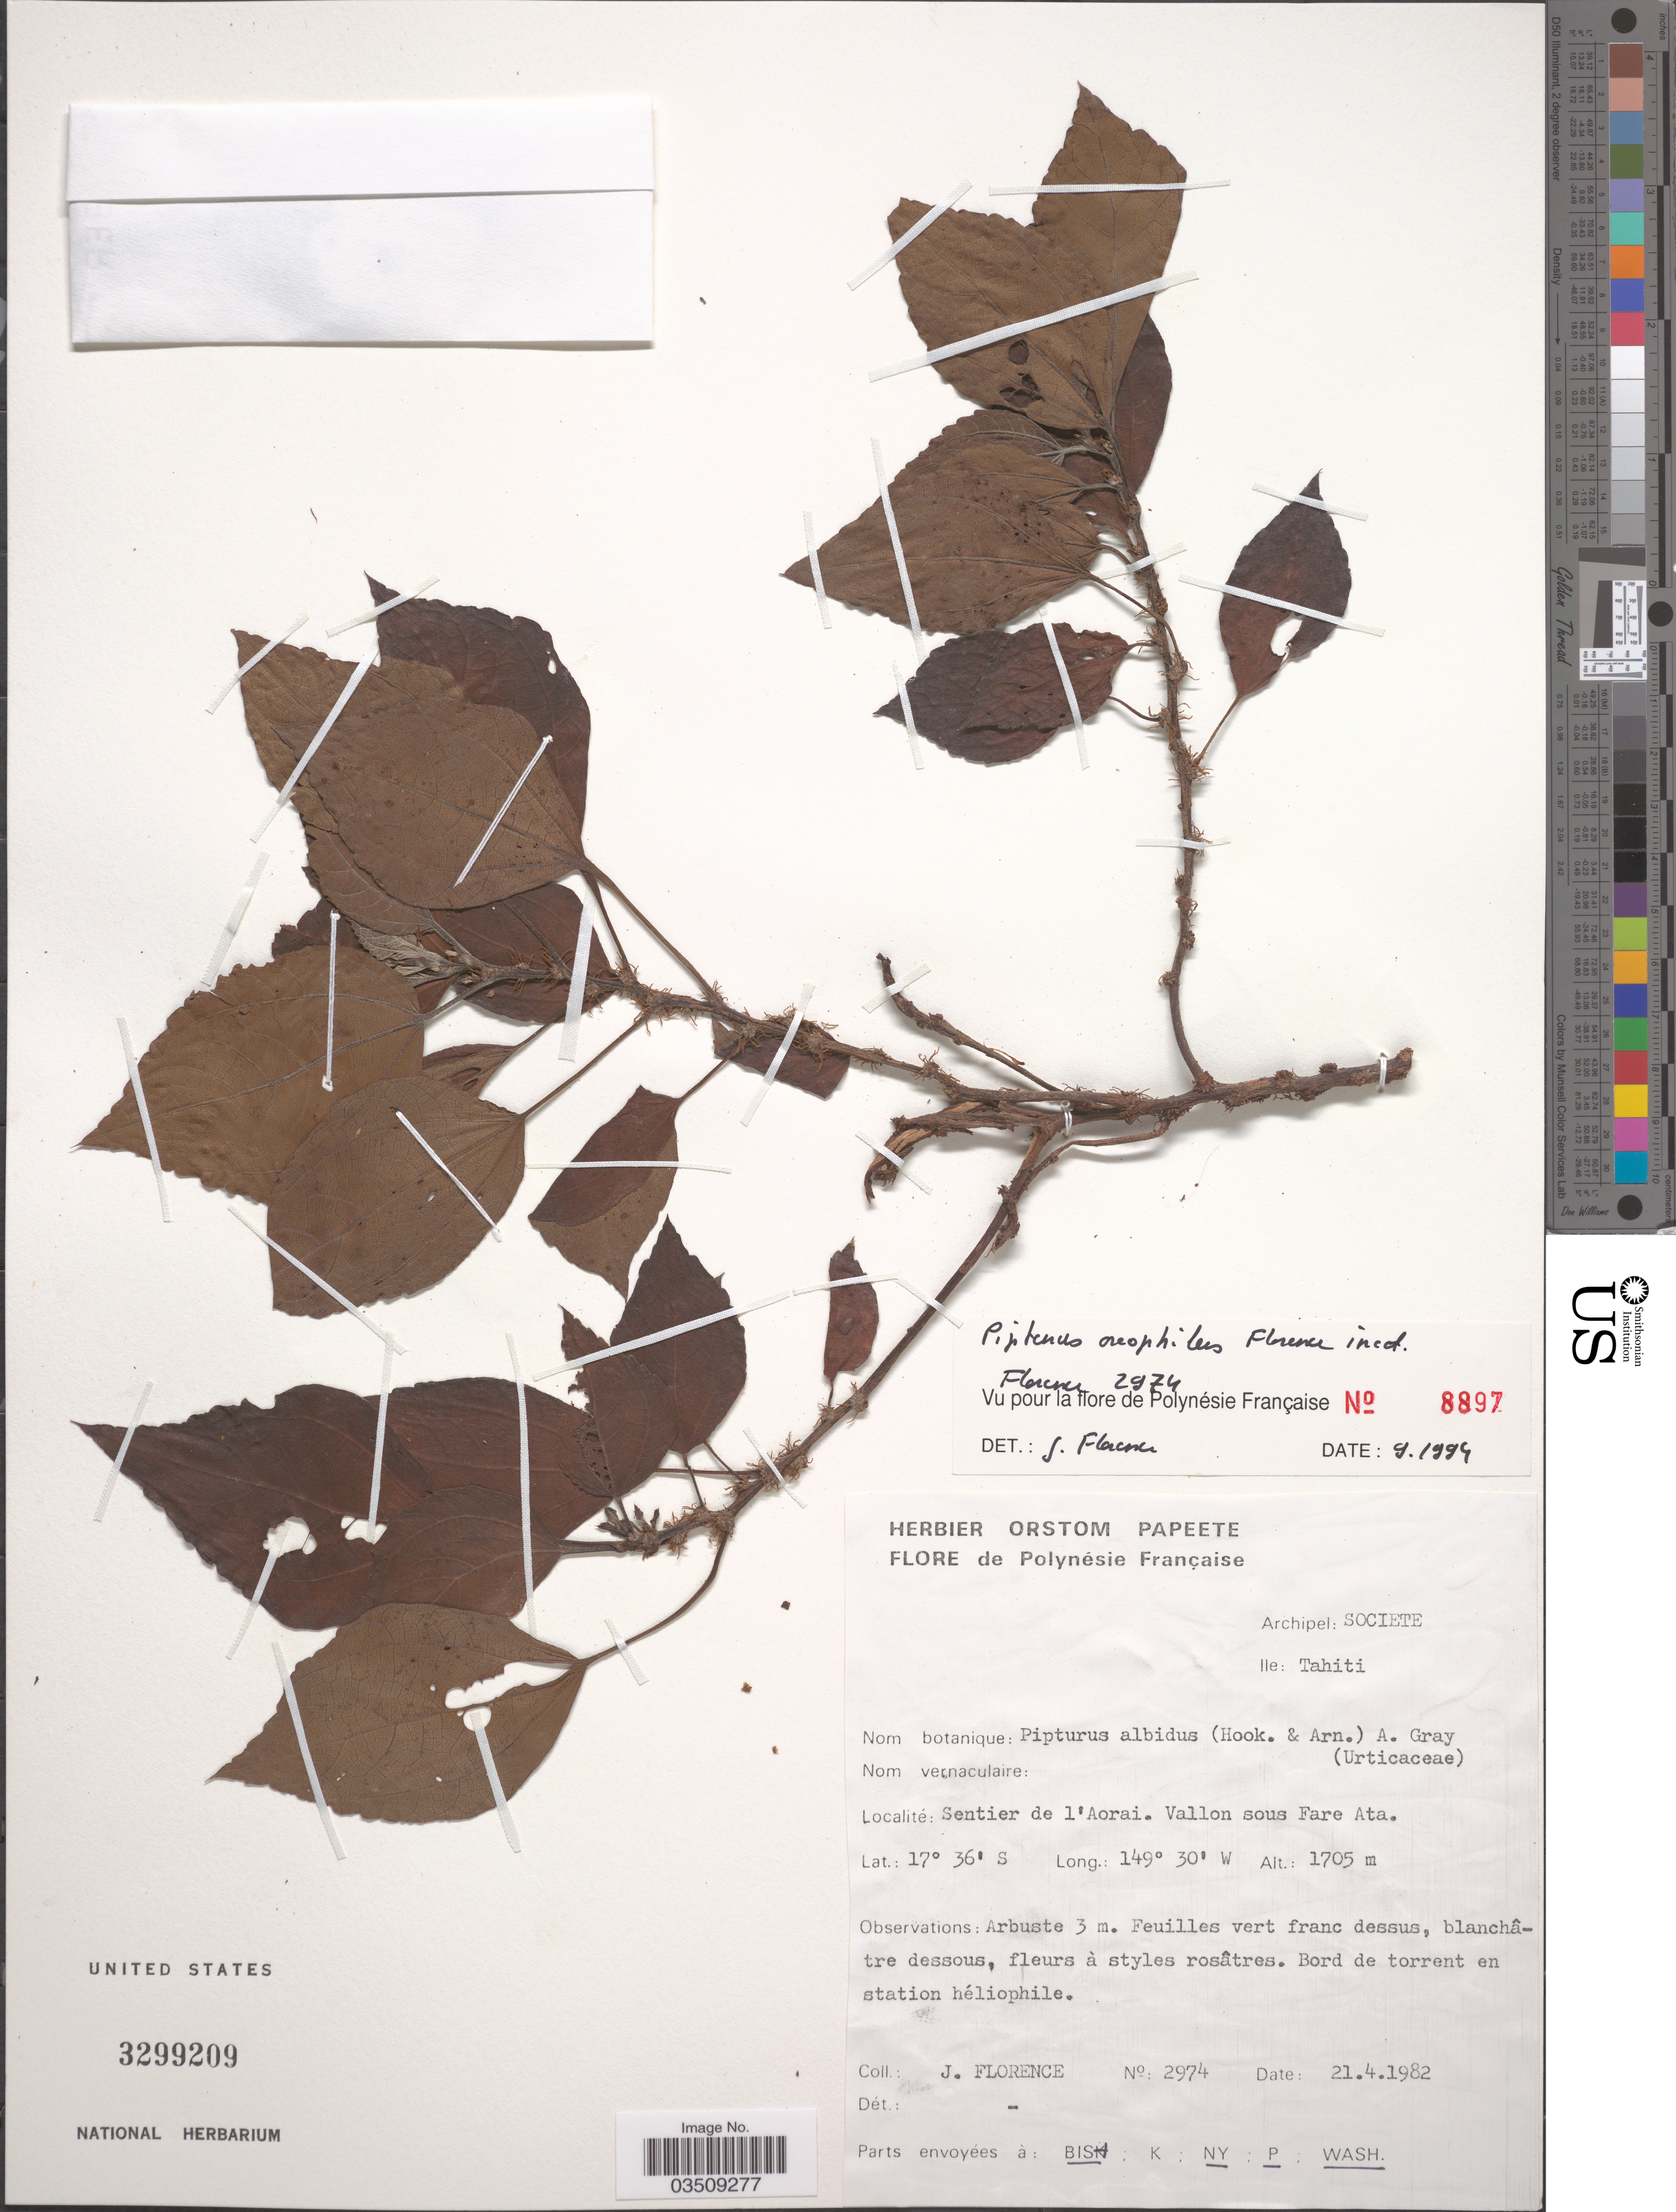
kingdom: Plantae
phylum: Tracheophyta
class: Magnoliopsida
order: Rosales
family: Urticaceae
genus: Pipturus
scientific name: Pipturus oreophilus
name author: J. Florence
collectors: J. Florence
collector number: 2974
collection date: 1982-04-21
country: French Polynesia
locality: Archipel: Societe. Ile: Tahiti. Sentier de l'Aorai. Vallon sous Fare Ata.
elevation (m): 1705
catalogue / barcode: US 3299209